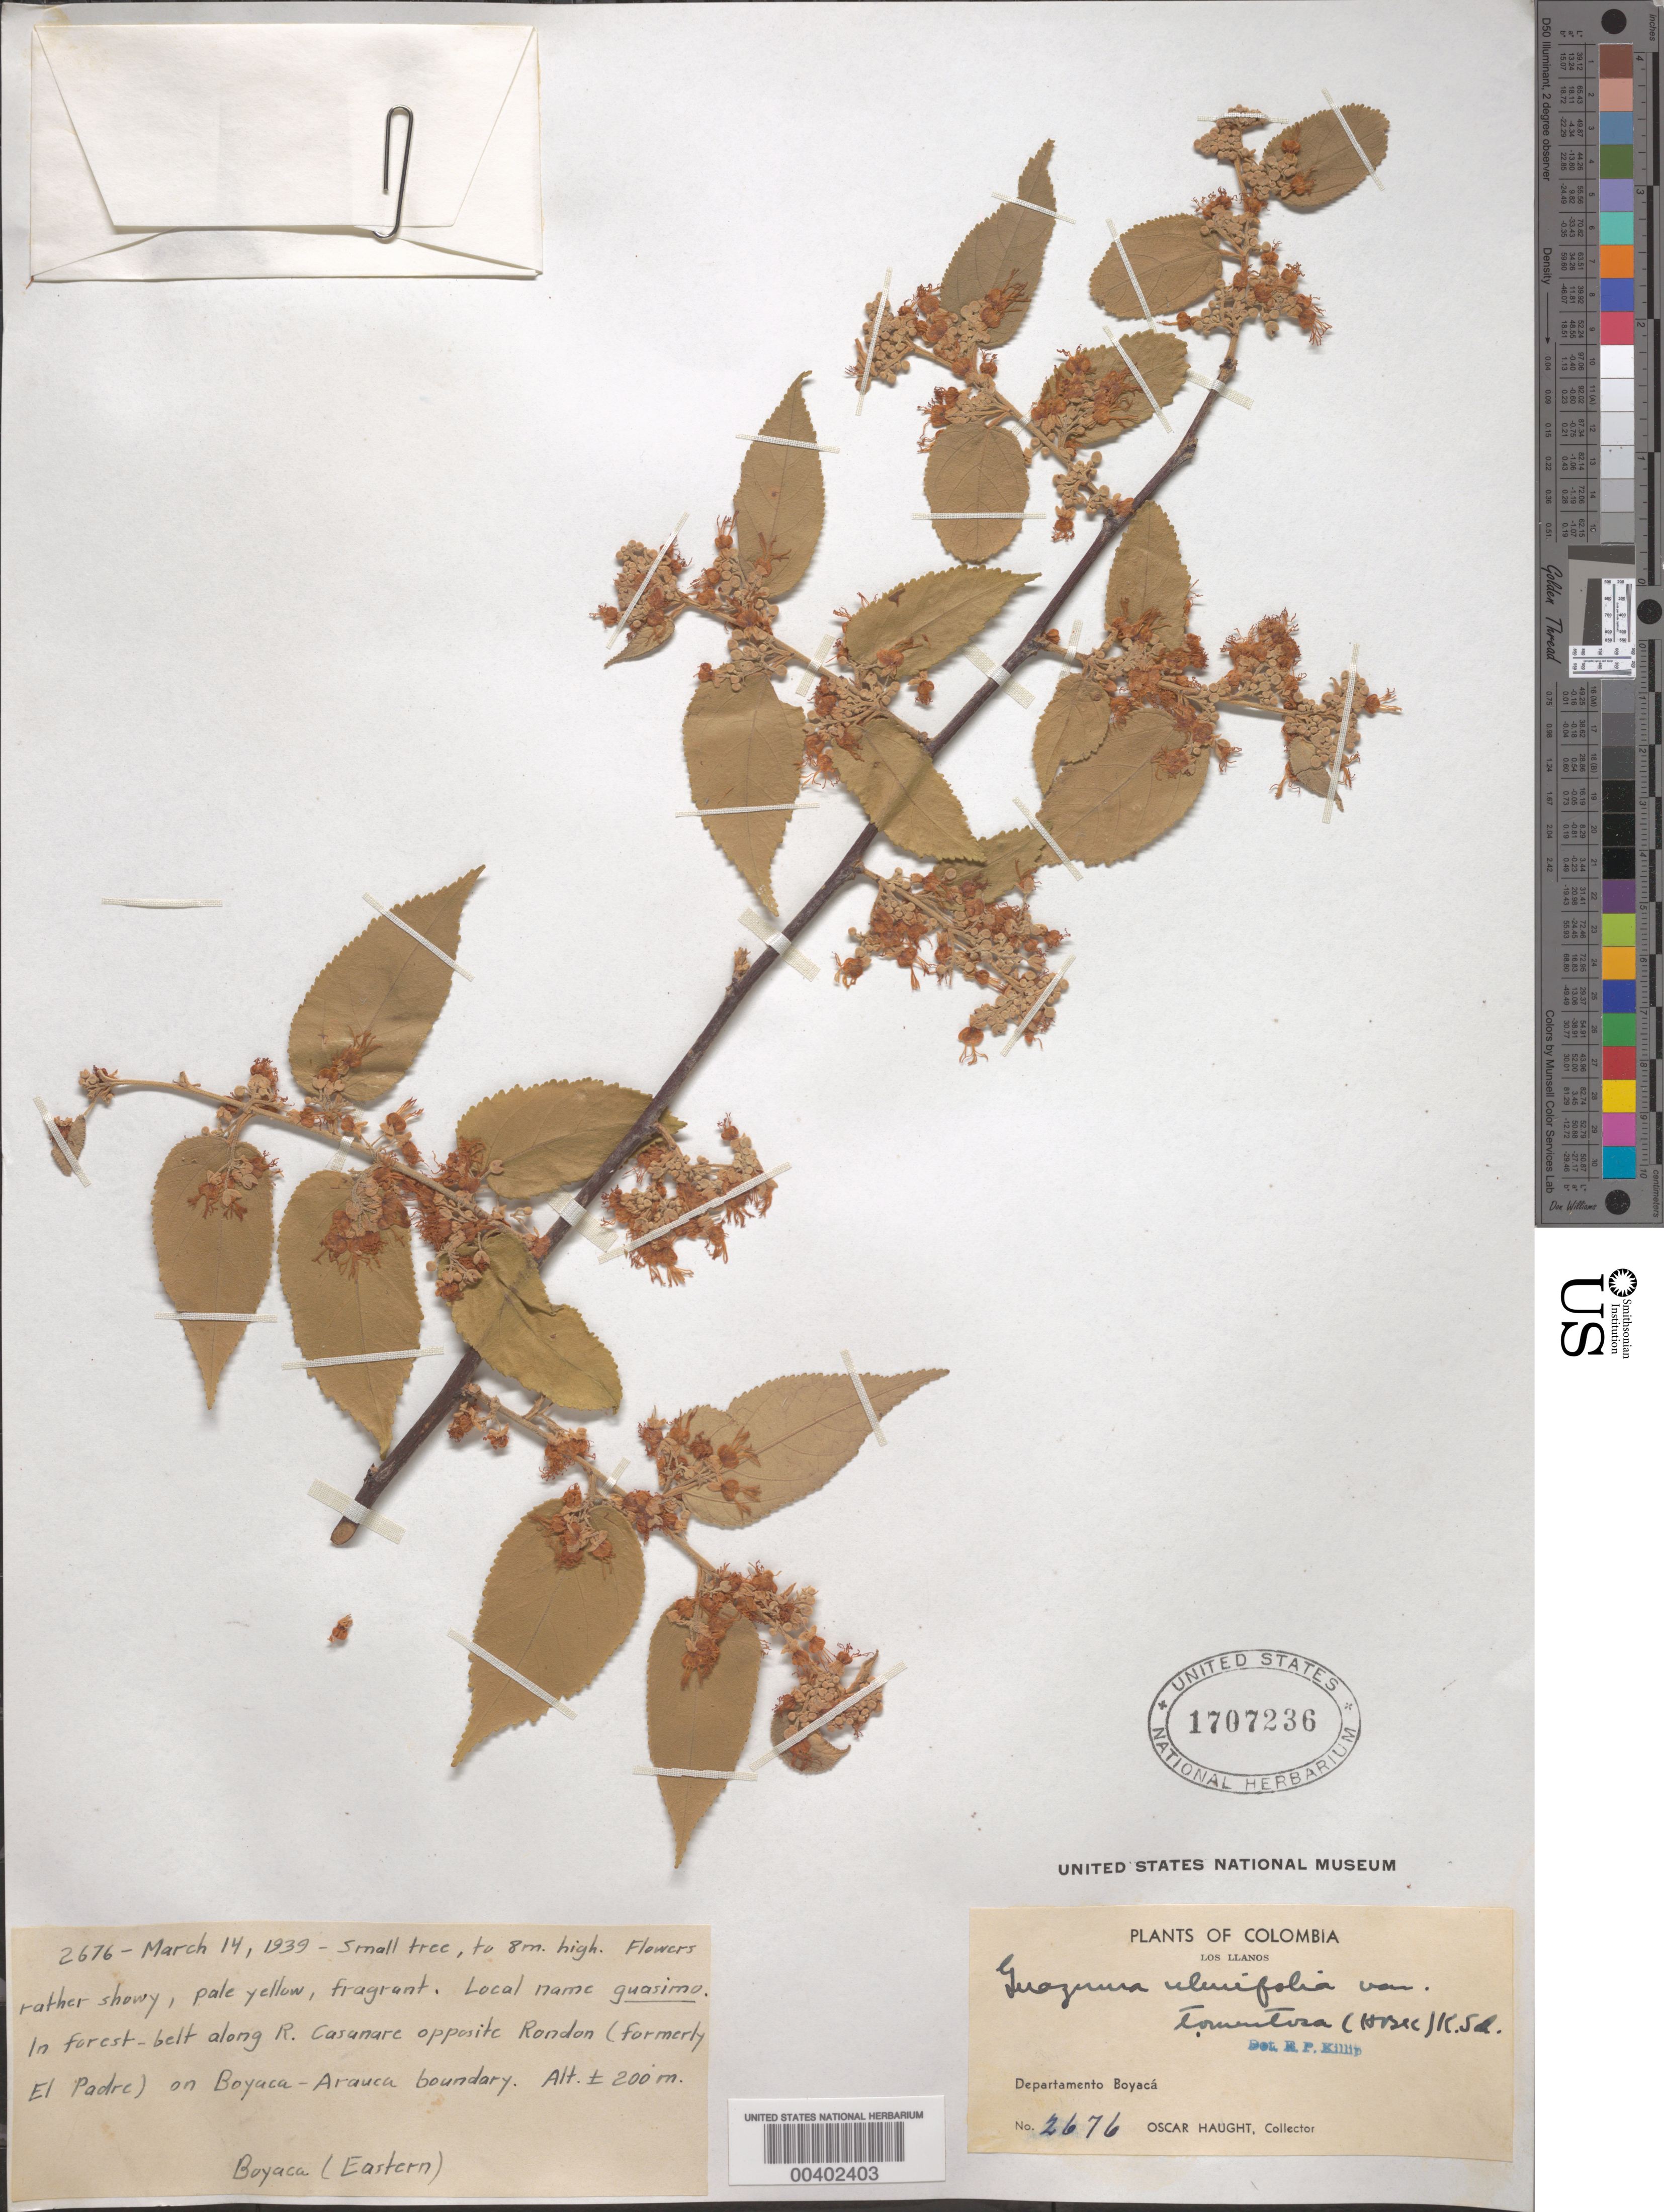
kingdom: Plantae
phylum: Tracheophyta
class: Magnoliopsida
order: Malvales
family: Malvaceae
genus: Guazuma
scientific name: Guazuma ulmifolia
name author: Lam.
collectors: O. L. Haught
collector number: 2676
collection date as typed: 14 Mar 1939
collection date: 1939-03-14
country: Colombia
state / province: Boyacá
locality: Along Río Casanare opposite Rondon (formerly El Padre) on Boyacá - Arauca border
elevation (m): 200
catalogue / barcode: US 1707236